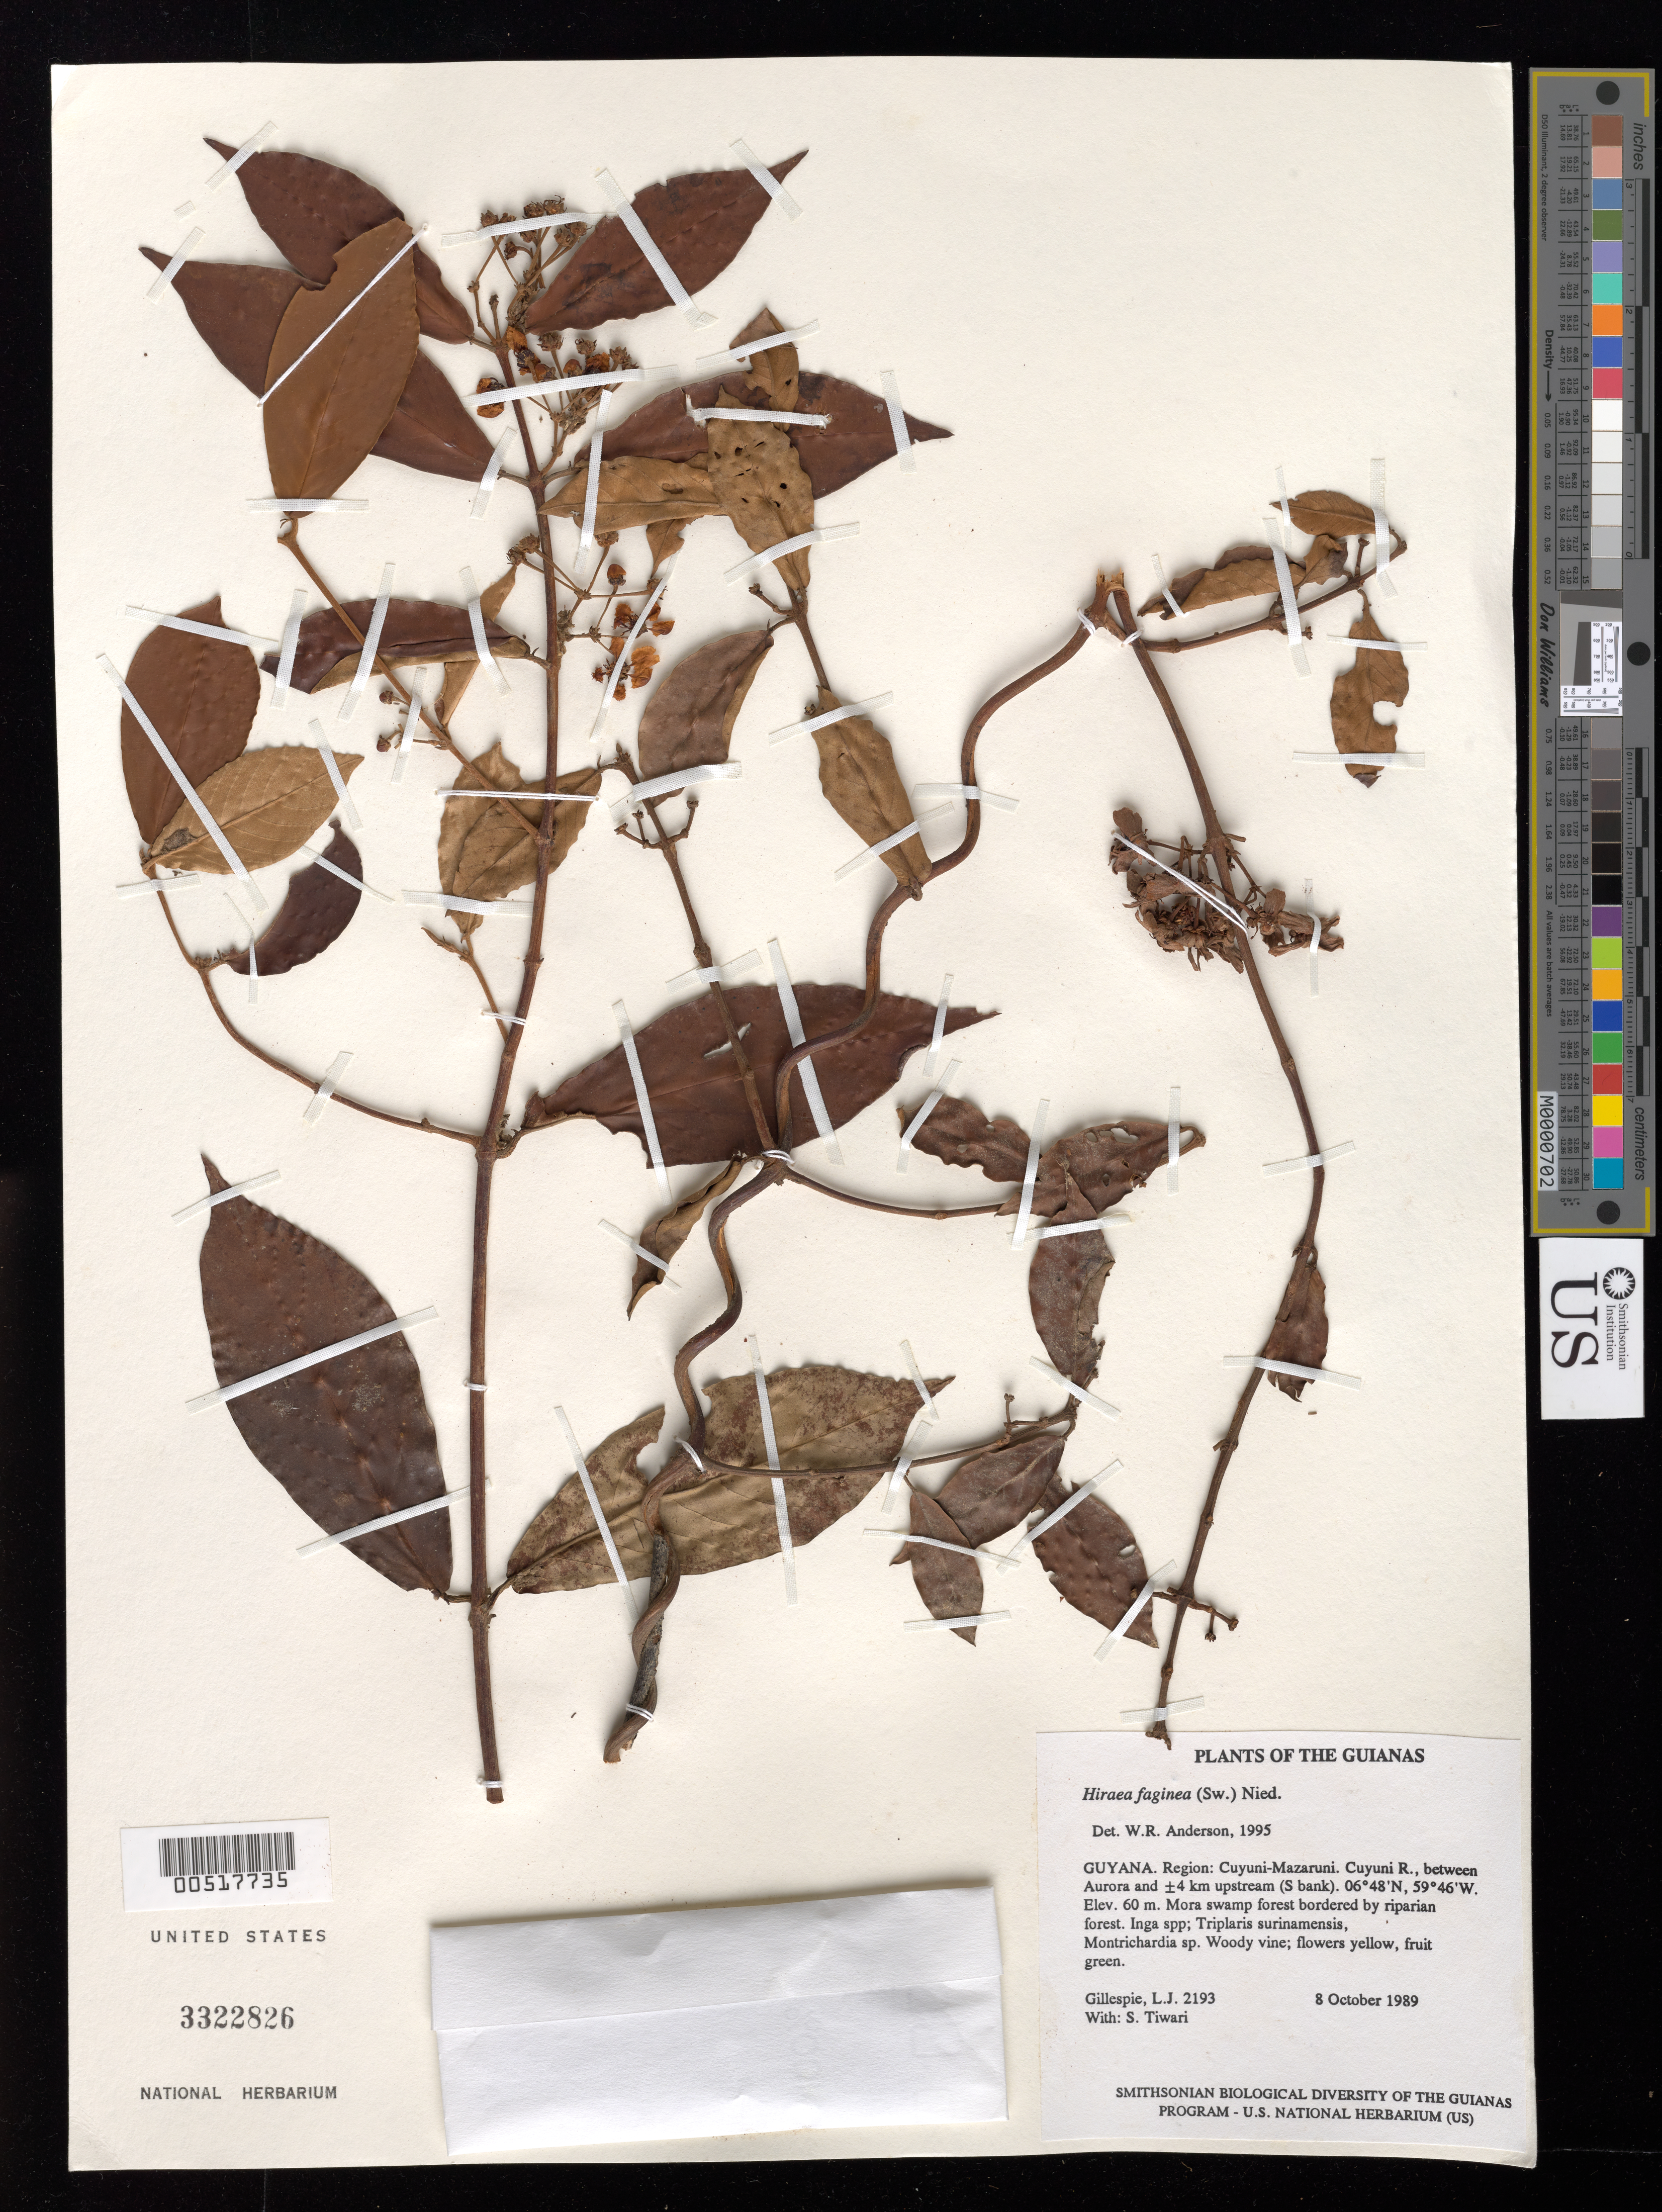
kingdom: Plantae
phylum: Tracheophyta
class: Magnoliopsida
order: Malpighiales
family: Malpighiaceae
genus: Hiraea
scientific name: Hiraea faginea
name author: (Sw.) Nied.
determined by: Anderson, W. R., (MICH), University of Michigan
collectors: L. J. Gillespie & S. Tiwari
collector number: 2193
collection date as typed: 8 October 1989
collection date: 1989-10-08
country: Guyana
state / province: Cuyuni-Mazaruni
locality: Cuyuni R., between Aurora and ±4 km upstream (S bank)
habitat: Mora swamp forest bordered by riparian forest. Inga spp; Triplaris surinamensis, Montrichardia sp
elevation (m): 60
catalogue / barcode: US 3322826